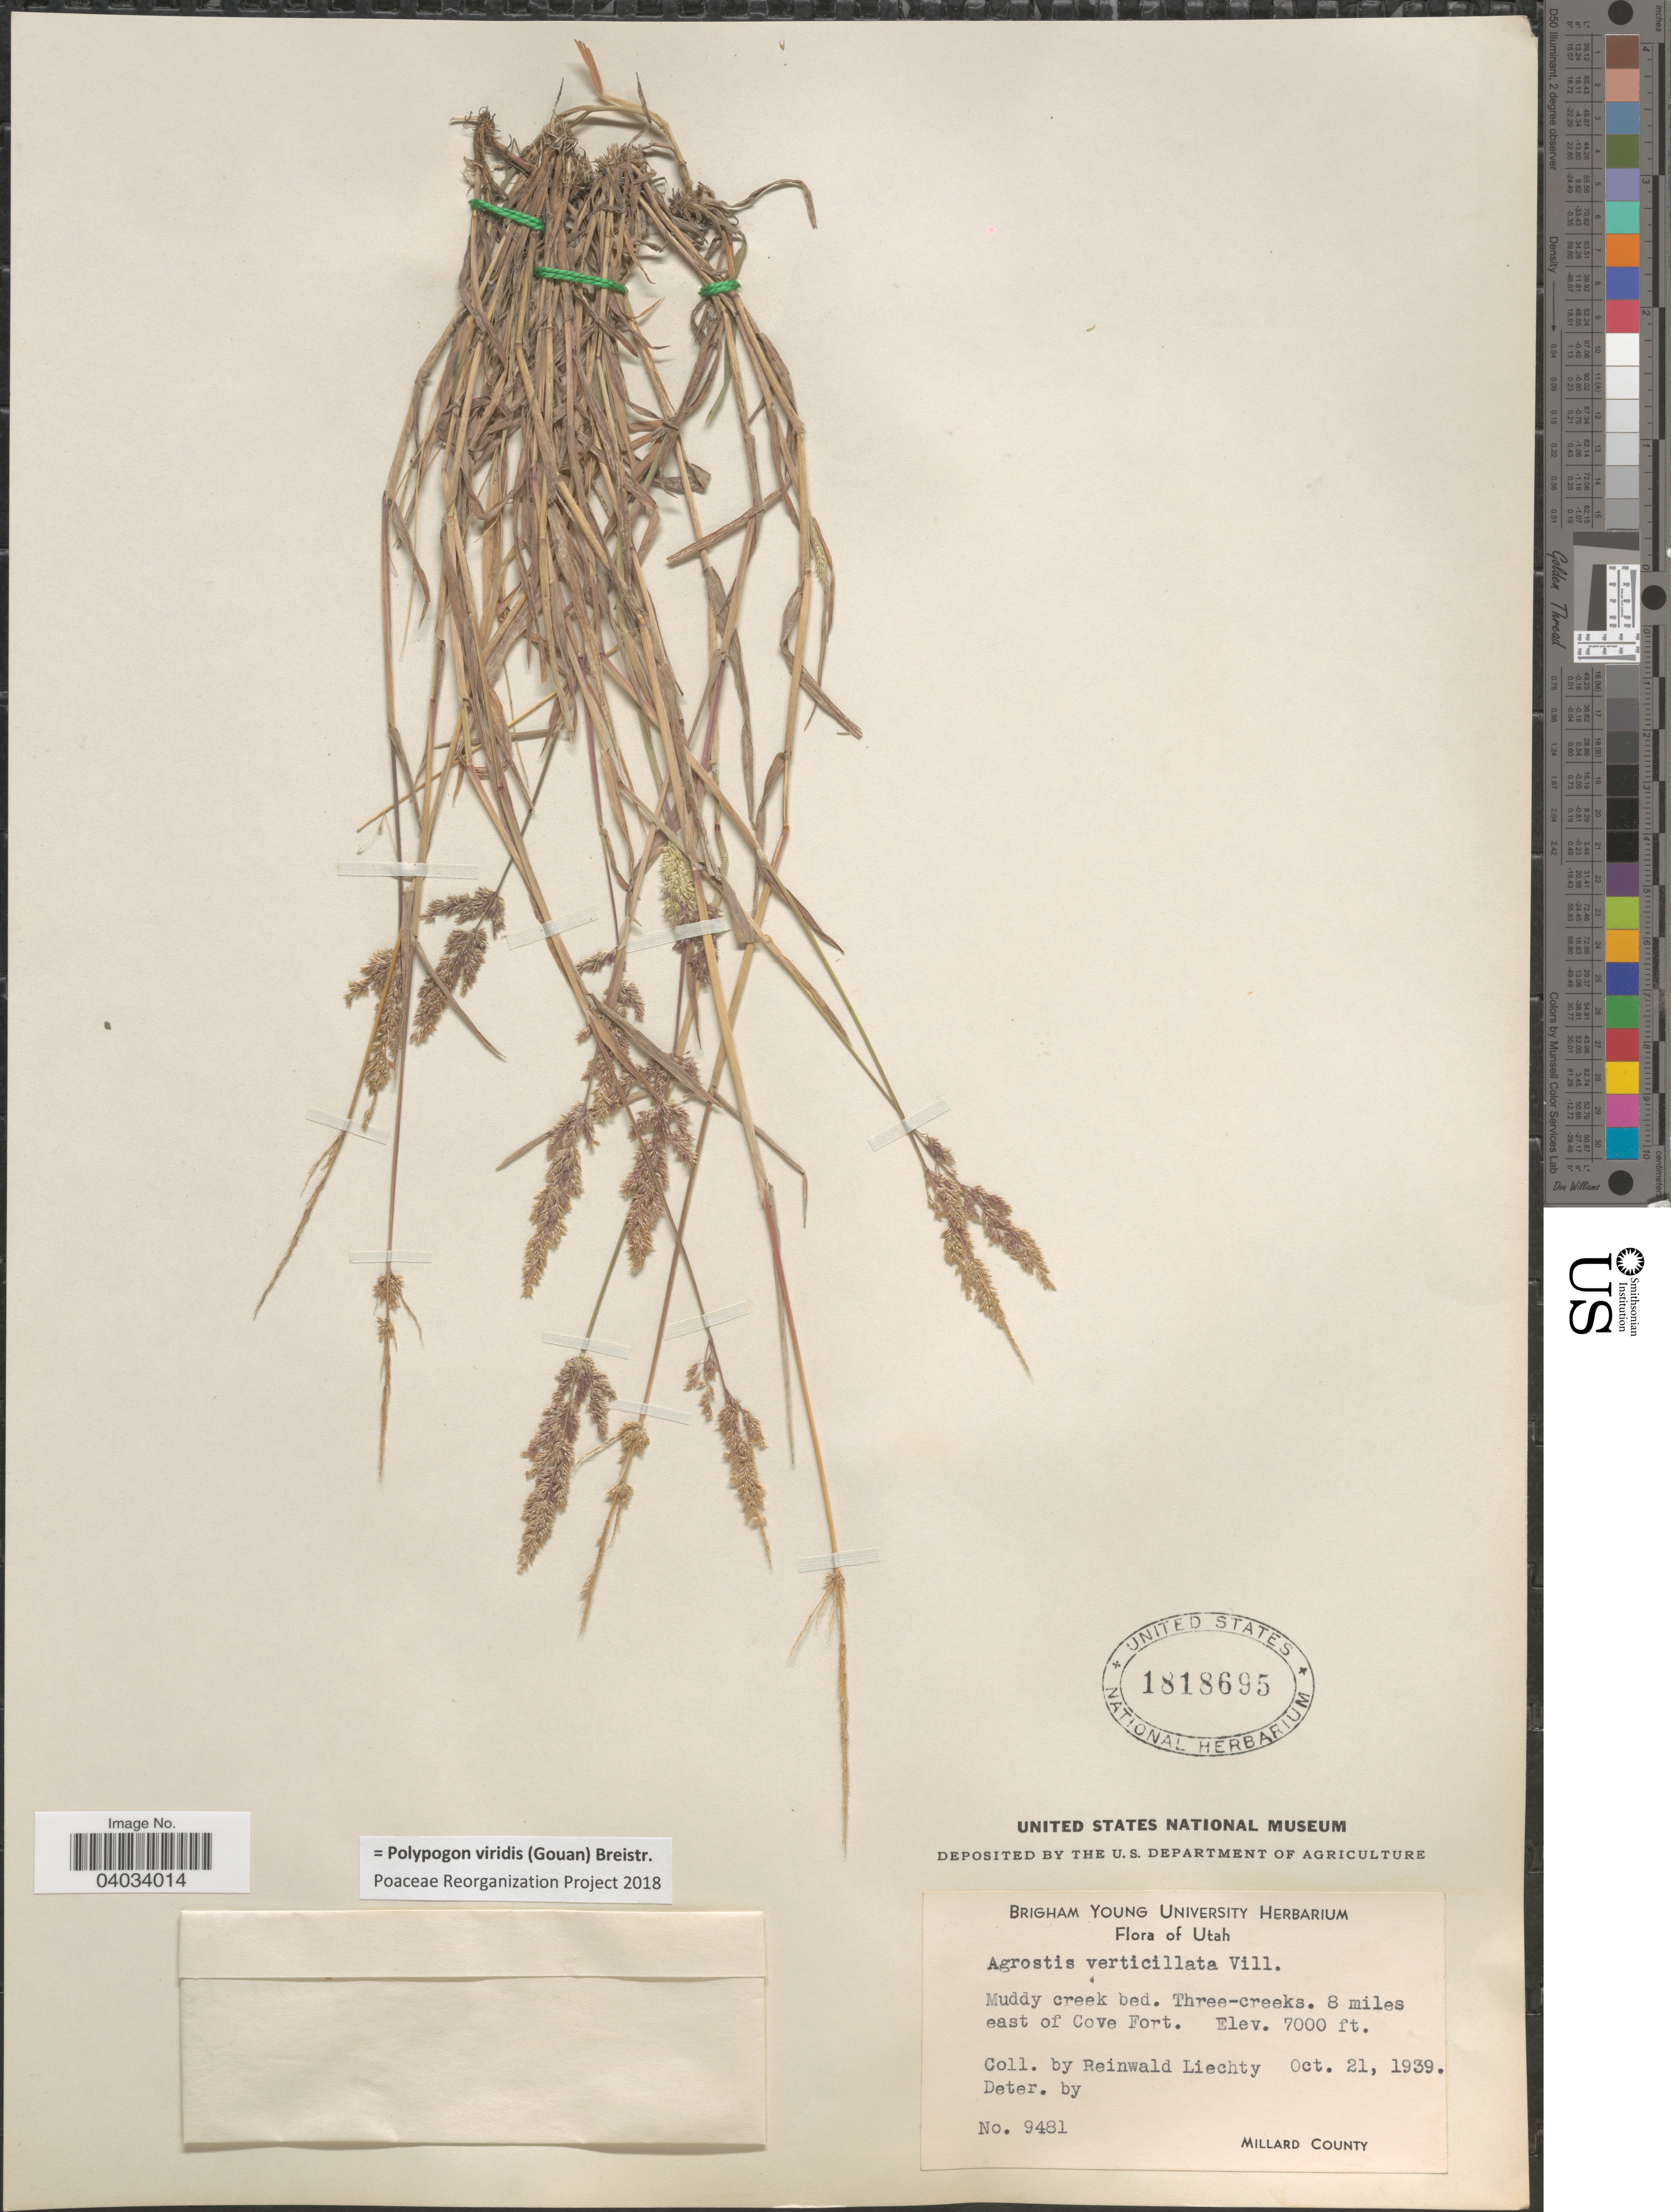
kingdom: Plantae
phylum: Tracheophyta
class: Liliopsida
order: Poales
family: Poaceae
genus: Polypogon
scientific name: Polypogon viridis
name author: (Gouan) Breistroffer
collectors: R. Liechty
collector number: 9481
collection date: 1939-10-21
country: United States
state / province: Utah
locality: Three-creeks. 8 miles east of Cove Fort. Millard County.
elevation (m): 2134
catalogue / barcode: US 1818695